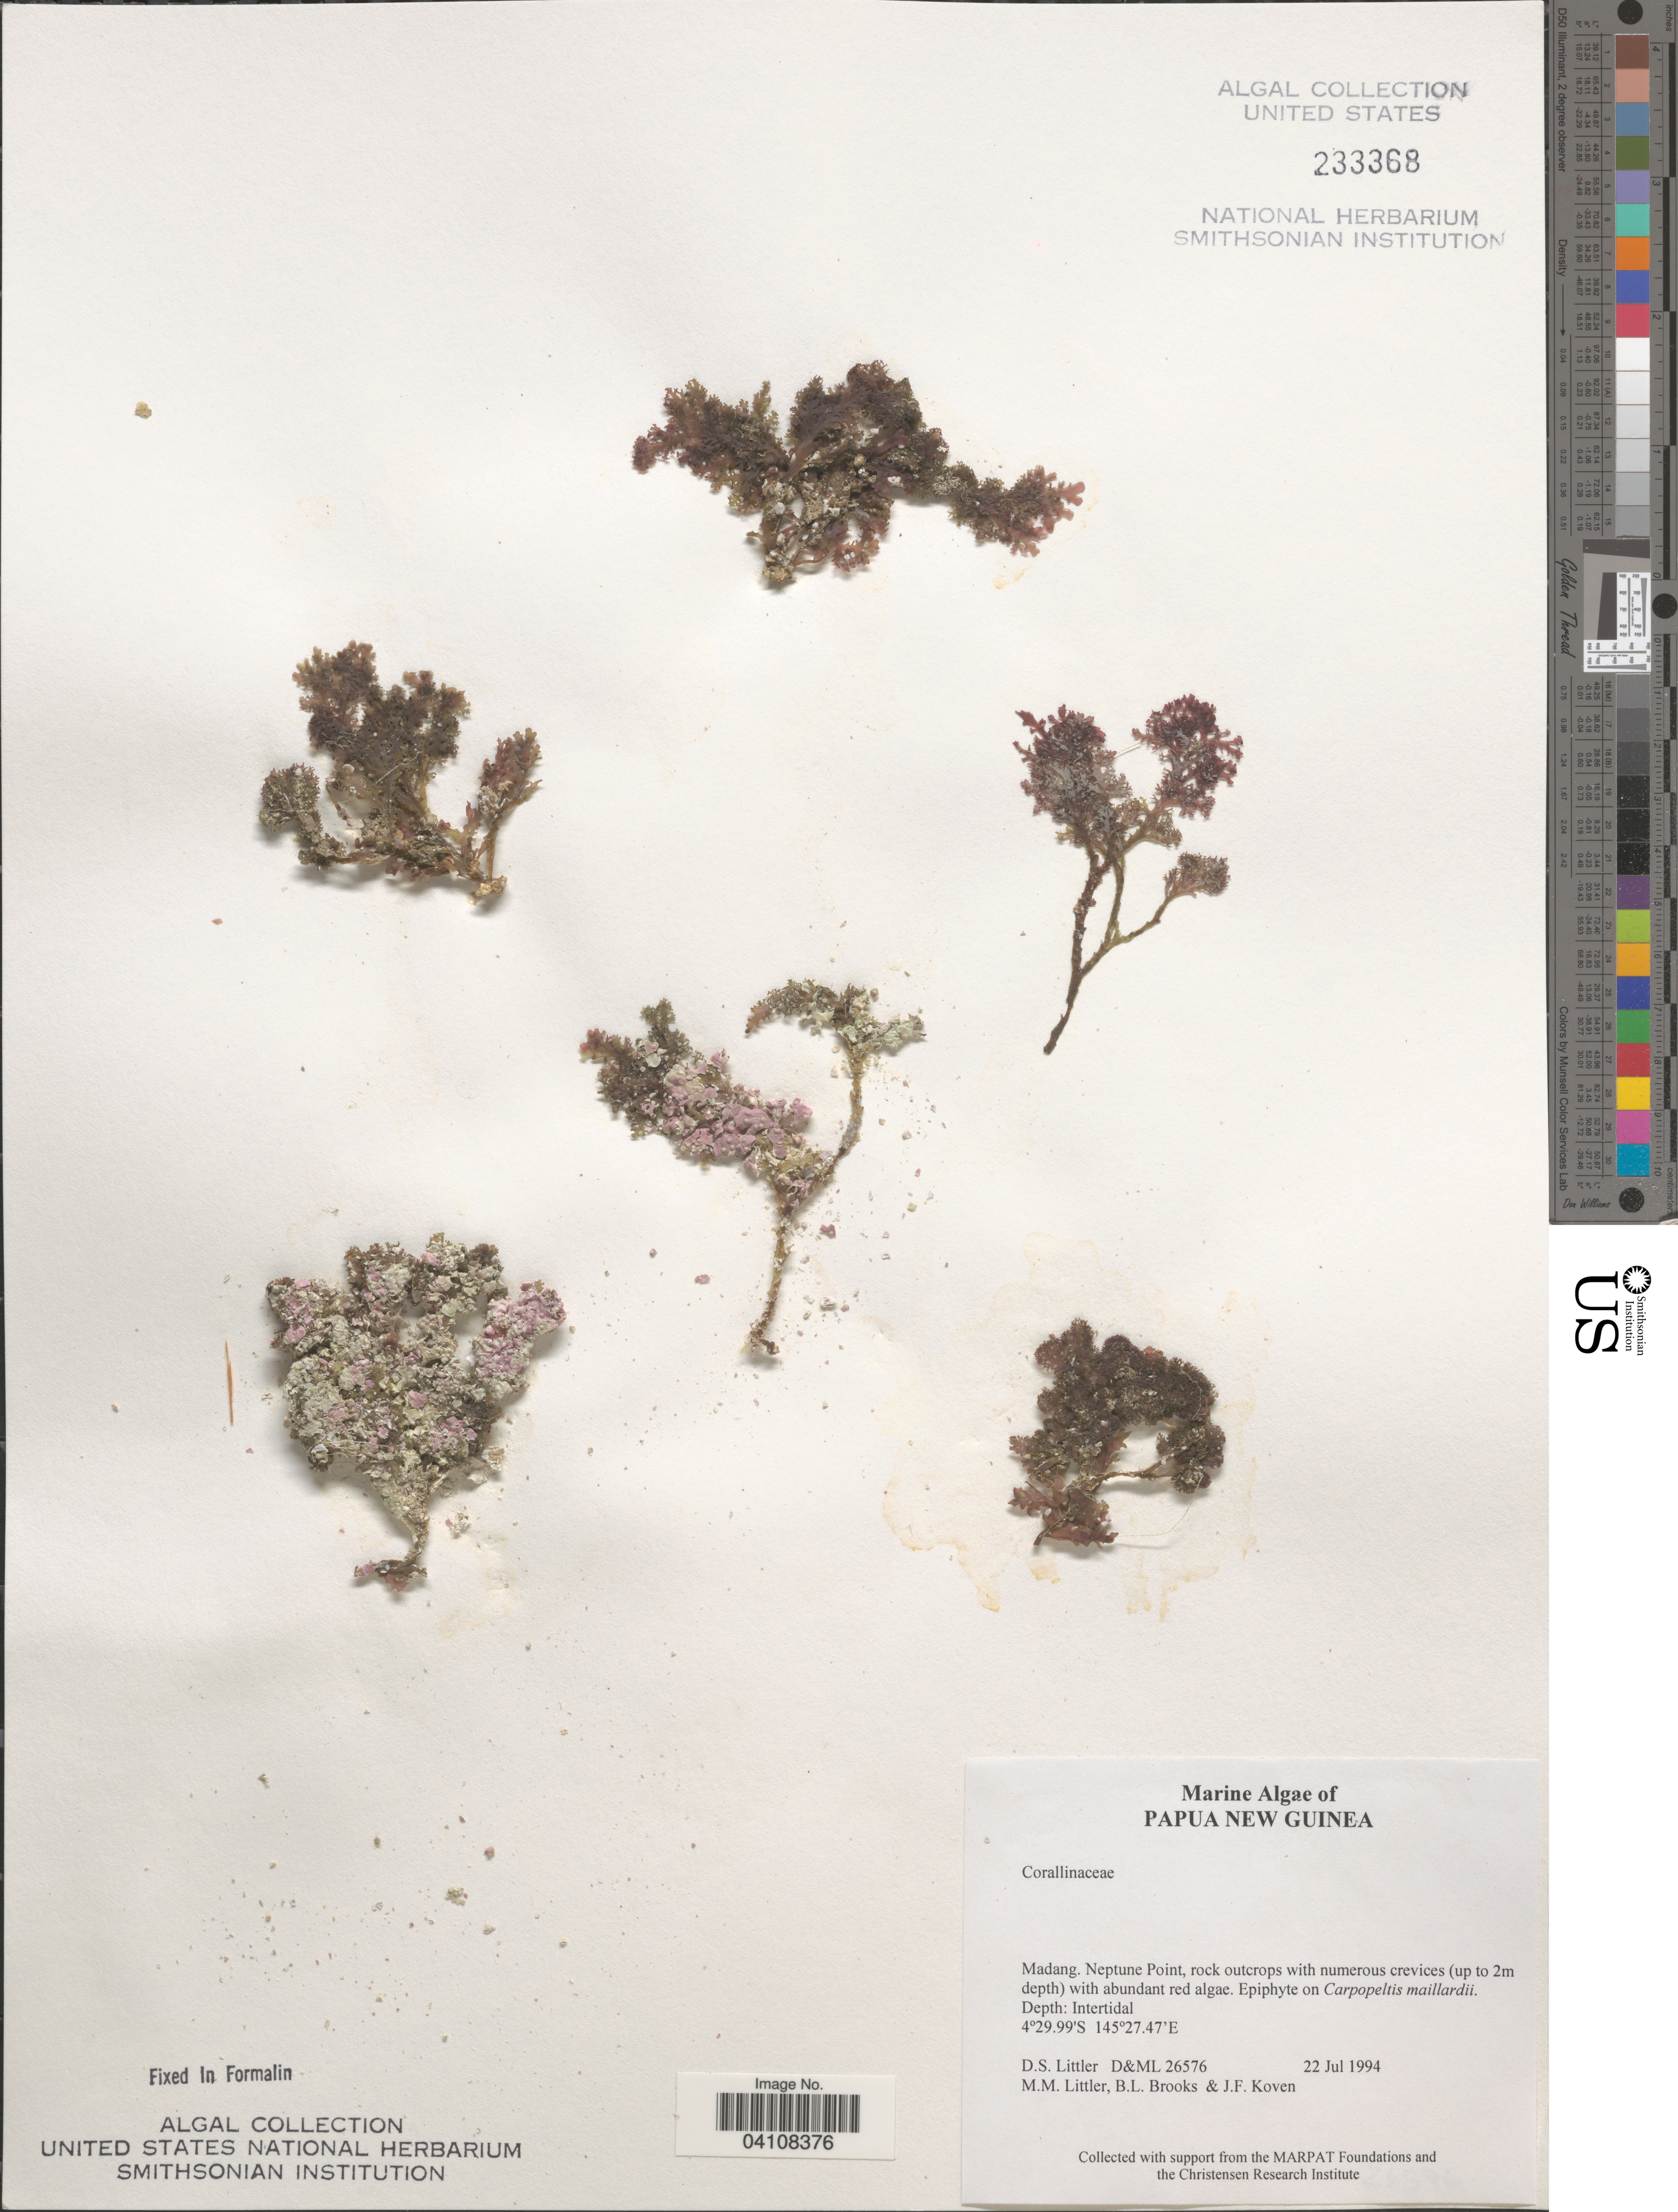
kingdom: Plantae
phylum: Rhodophyta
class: Florideophyceae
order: Corallinales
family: Corallinaceae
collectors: D. S. Littler, B. Brooks & J. Koven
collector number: D&ML26576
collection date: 1994-07-22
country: Papua New Guinea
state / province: Madang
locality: Neptune Point.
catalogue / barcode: US 233368